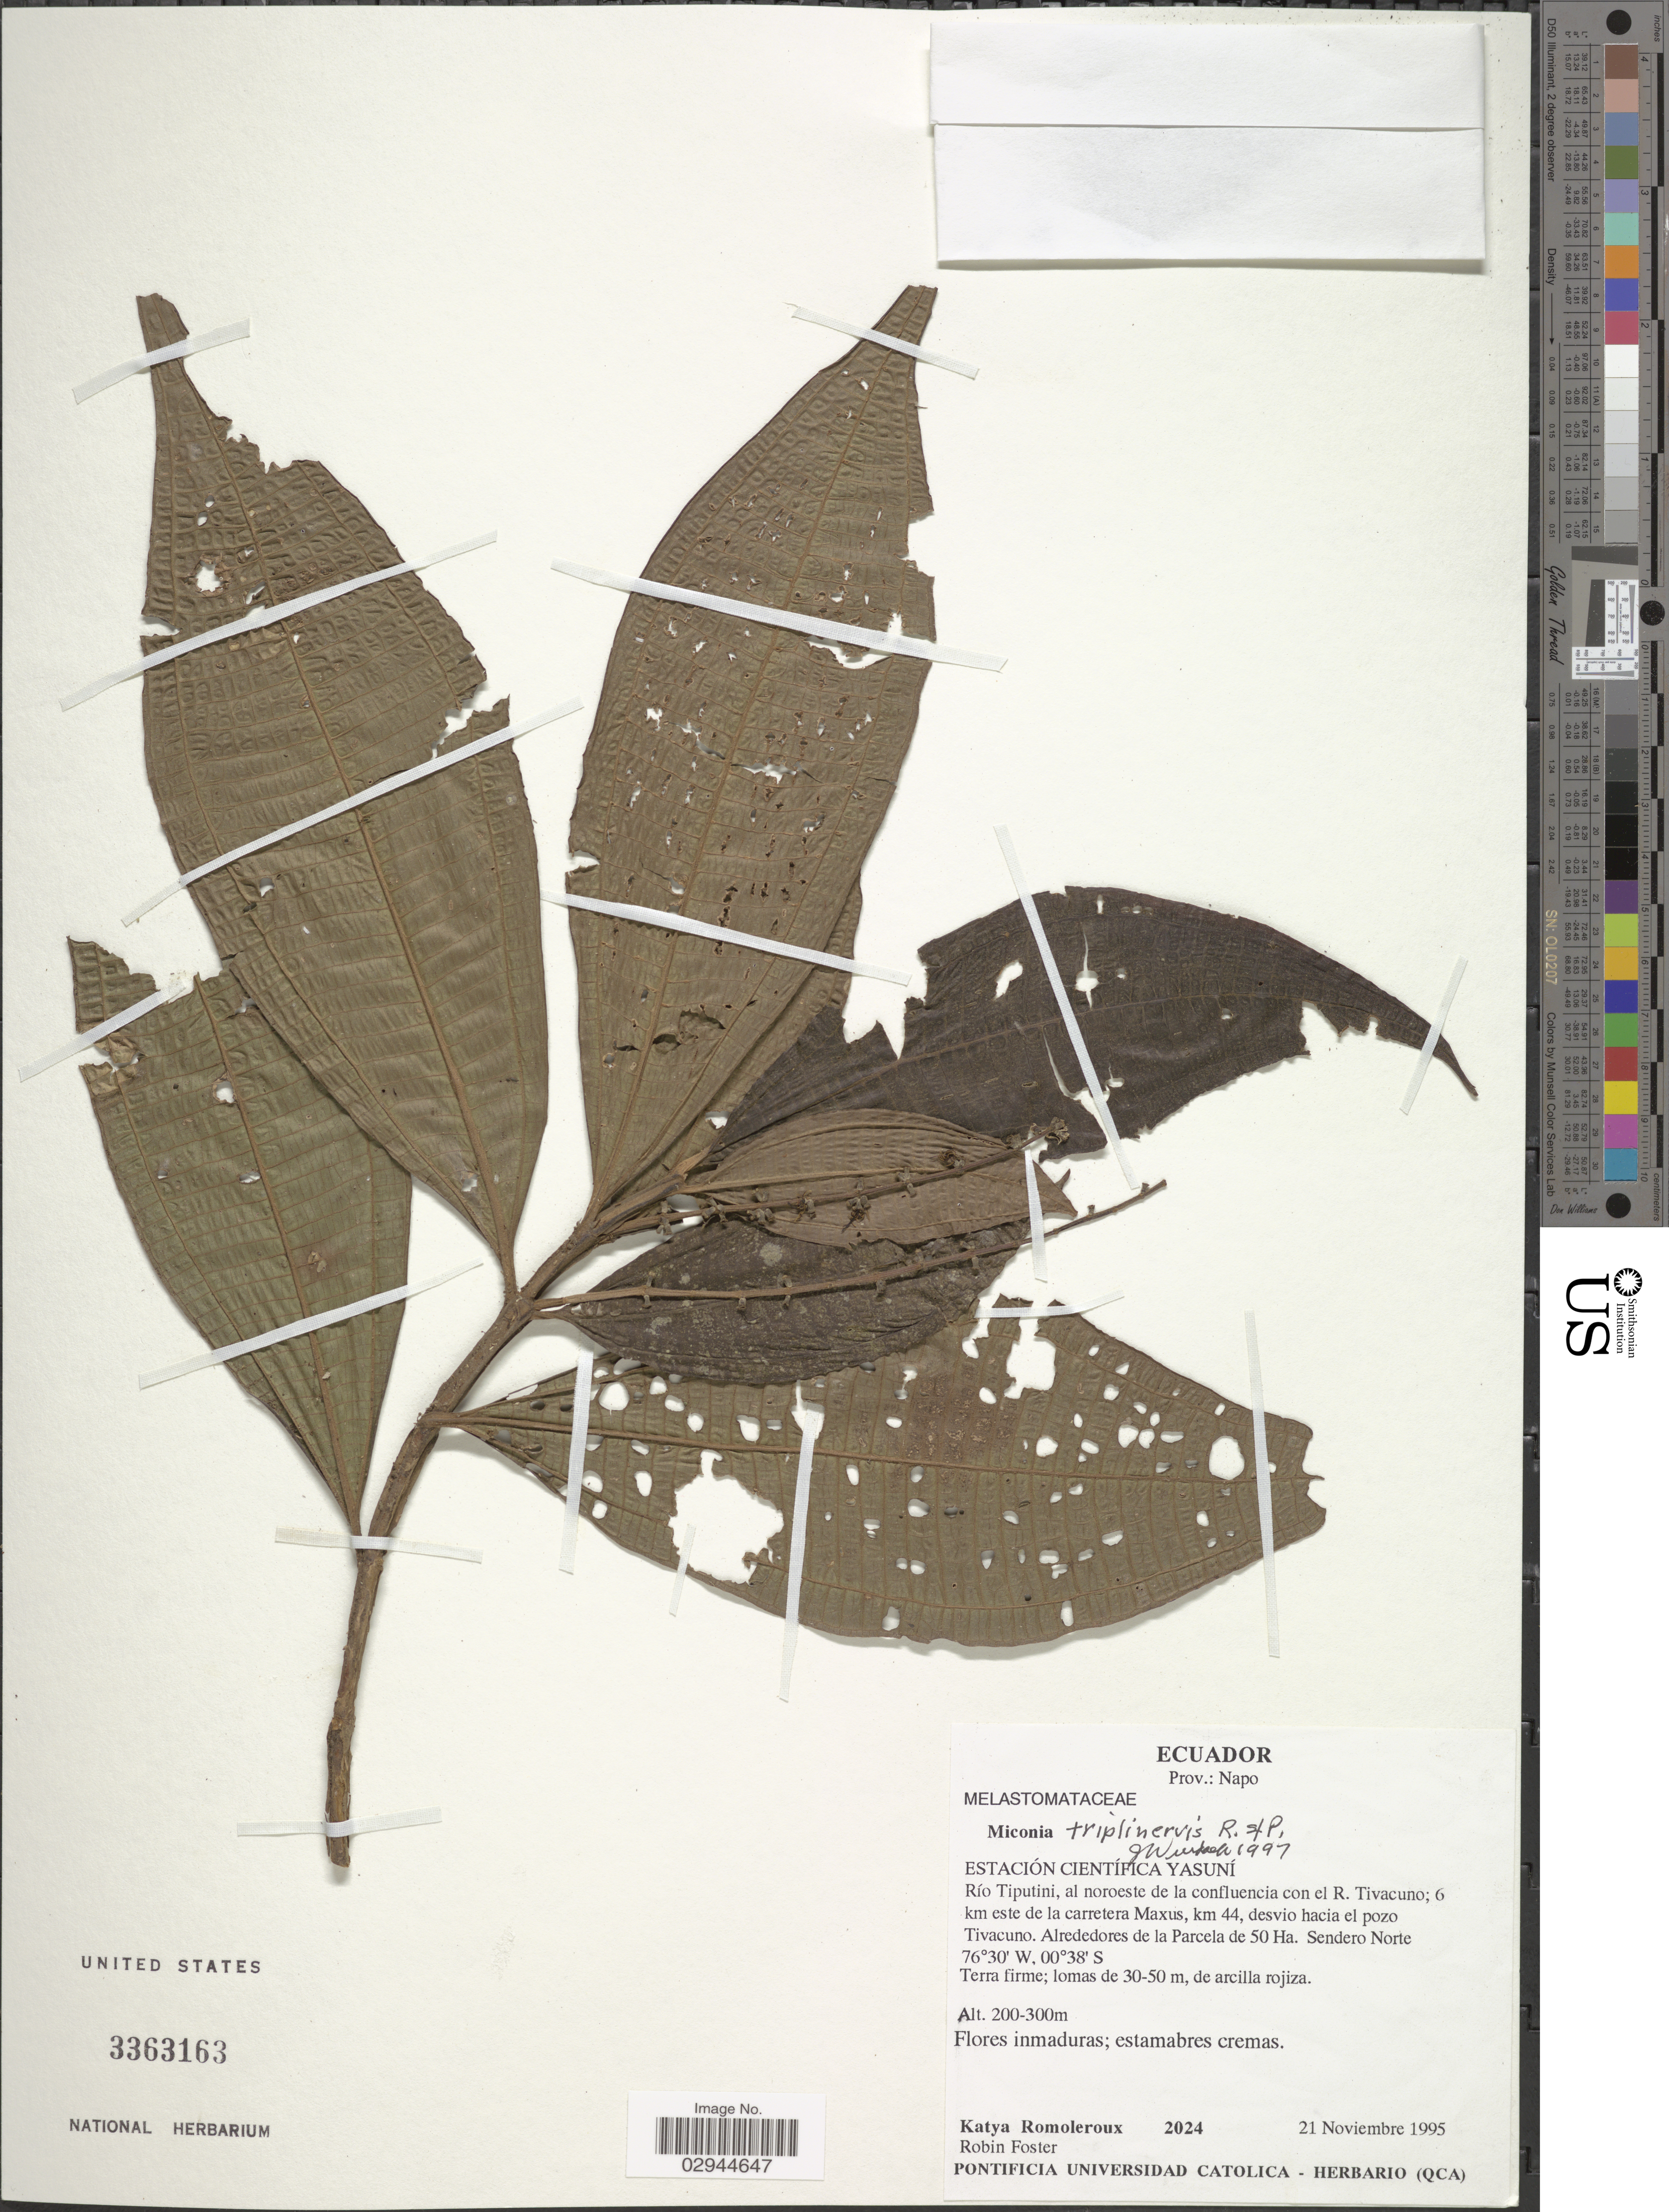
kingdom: Plantae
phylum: Tracheophyta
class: Magnoliopsida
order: Myrtales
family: Melastomataceae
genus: Miconia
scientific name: Miconia triplinervis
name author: Ruiz & Pav.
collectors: K. Romoleroux & R. B. Foster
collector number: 2024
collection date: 1995-11-21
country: Ecuador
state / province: Napo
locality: Estación Científica Yasuní, Río Tiputini, al noroeste de la confluencia con el R. Tivacuno, 6 km este de la carretera Maxus, km 44, desvio hacia el pozo Tivacuno, Alrededores de la Parcela de 50 Ha. Sendero Norte.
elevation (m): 200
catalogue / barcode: US 3363163